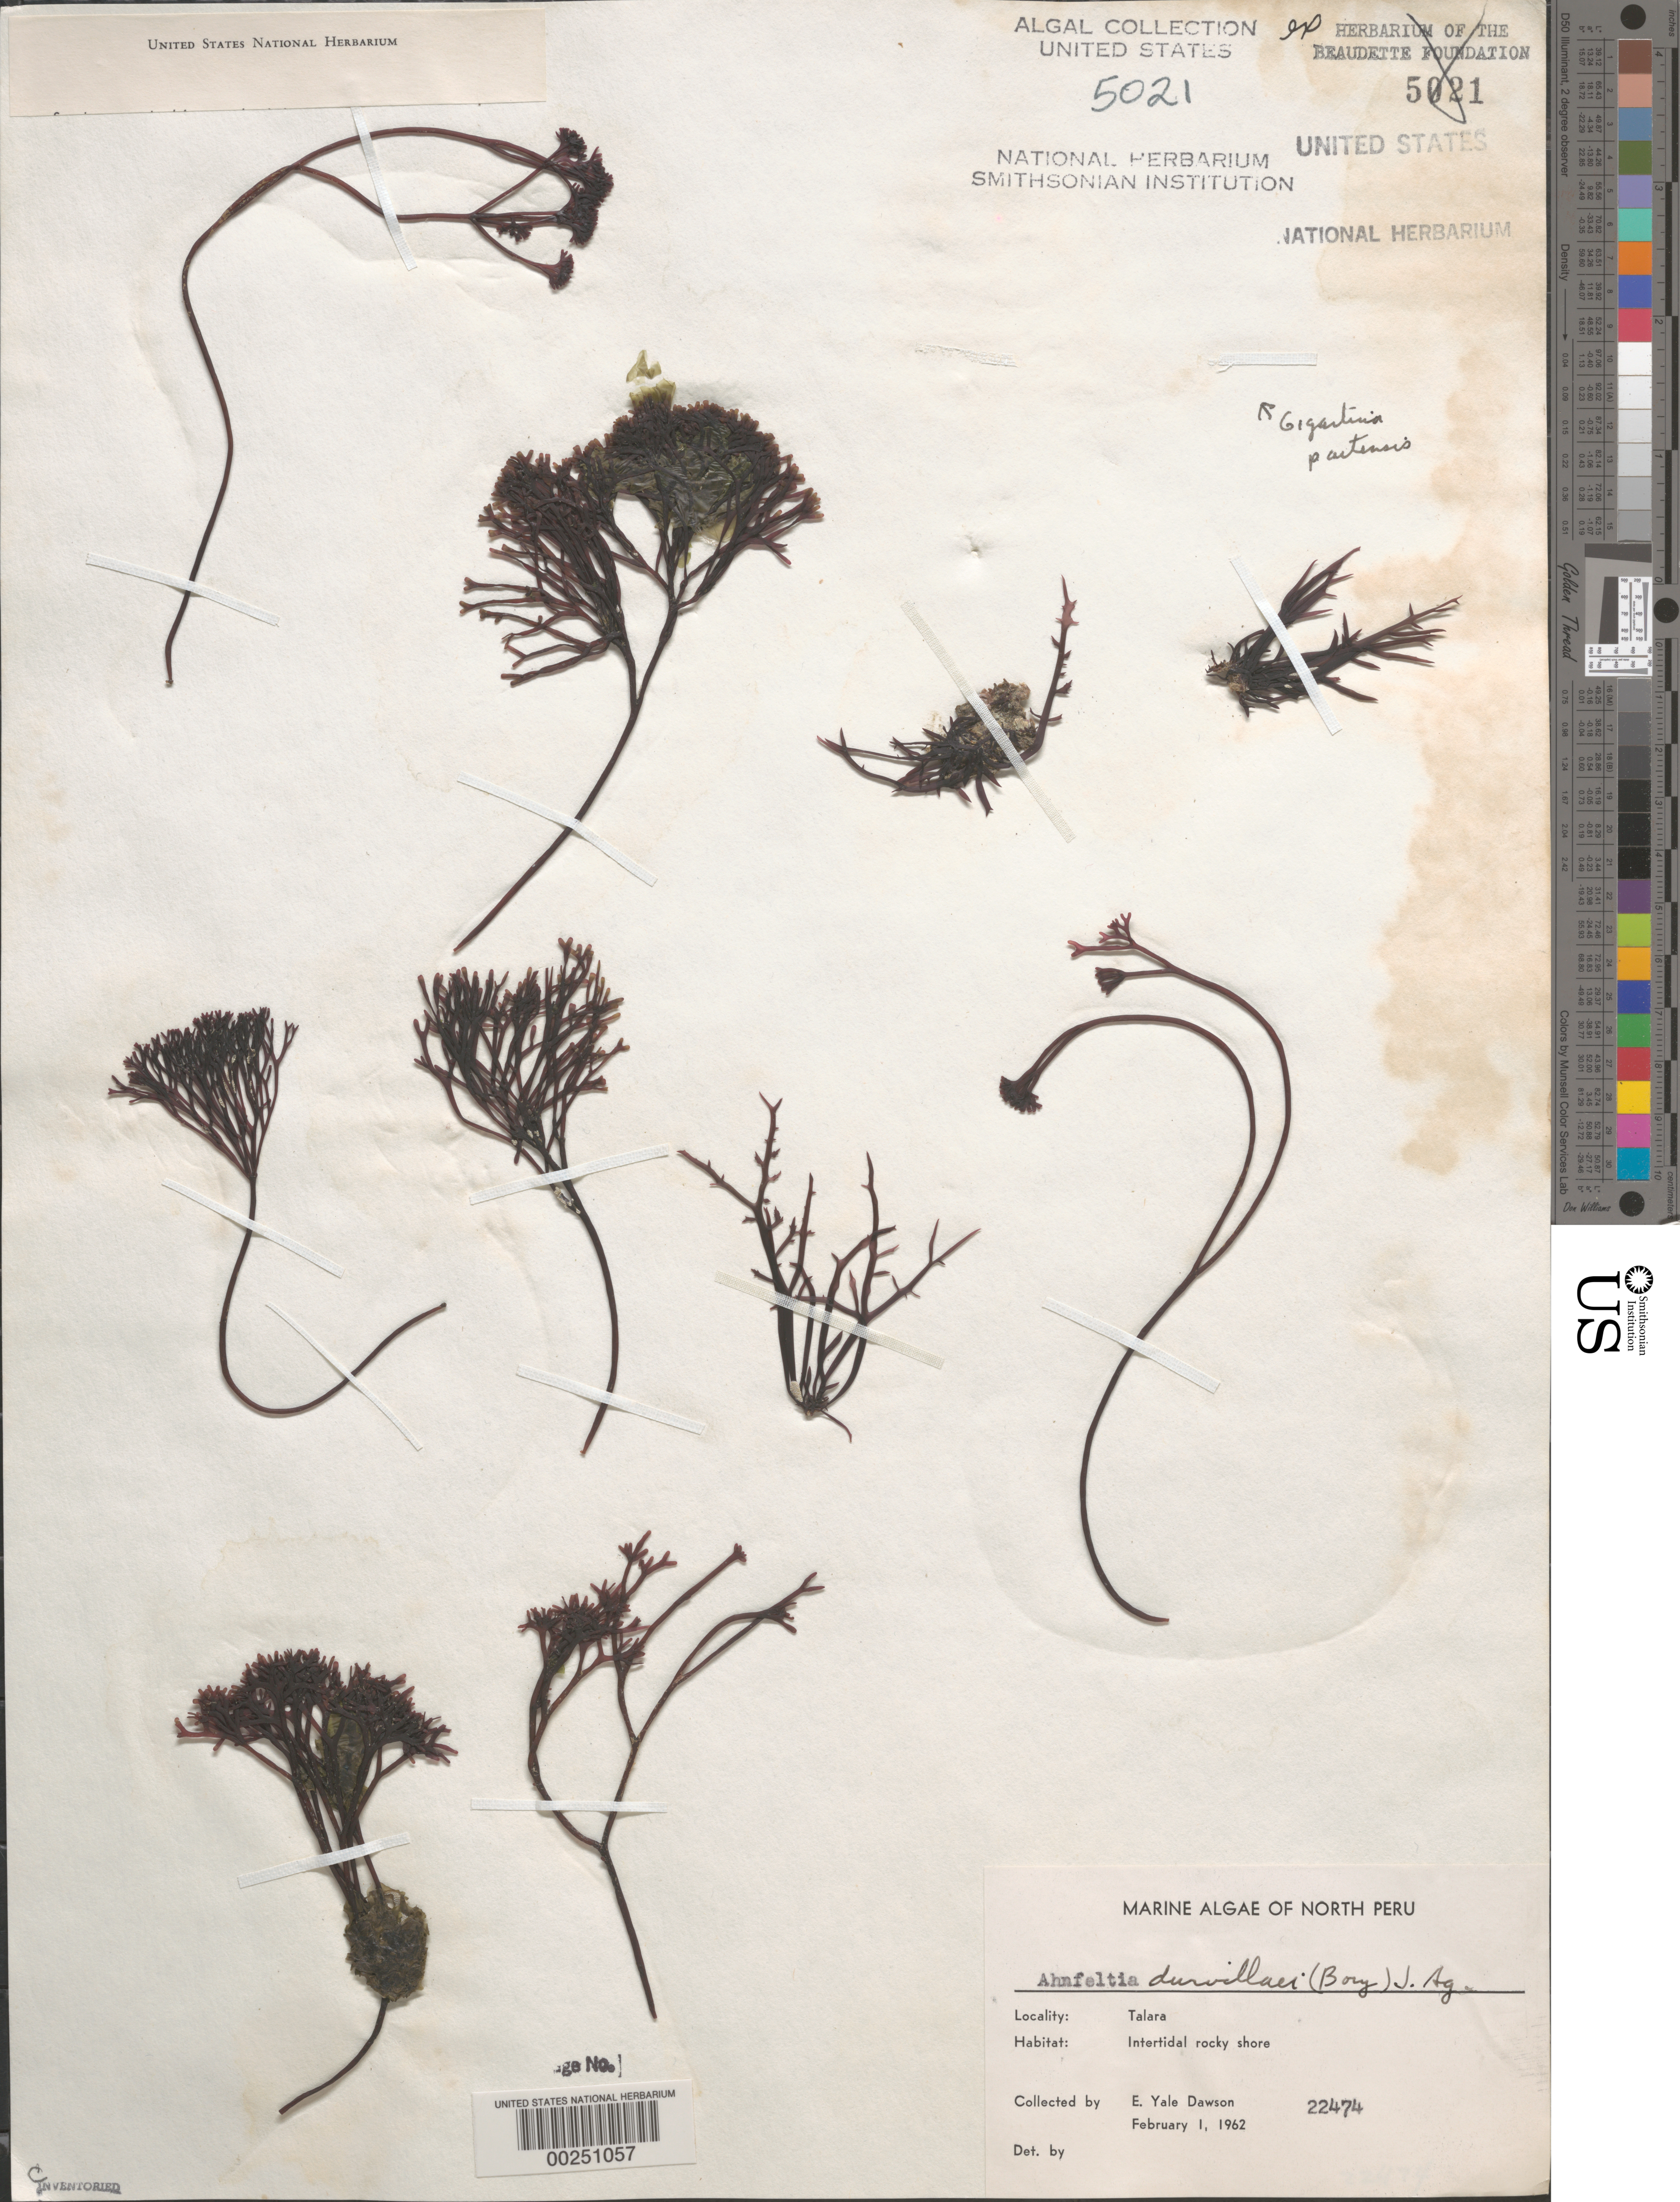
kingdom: Plantae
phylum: Rhodophyta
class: Florideophyceae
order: Gigartinales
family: Phyllophoraceae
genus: Gymnogongrus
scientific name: Gymnogongrus durvillei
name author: (Bory) M.S.Calderon & S.M. Boo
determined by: Algae name updating Project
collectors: E. Y. Dawson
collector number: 22474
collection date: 1962-02-01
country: Peru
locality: North Peru. Talara.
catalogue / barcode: US 5021